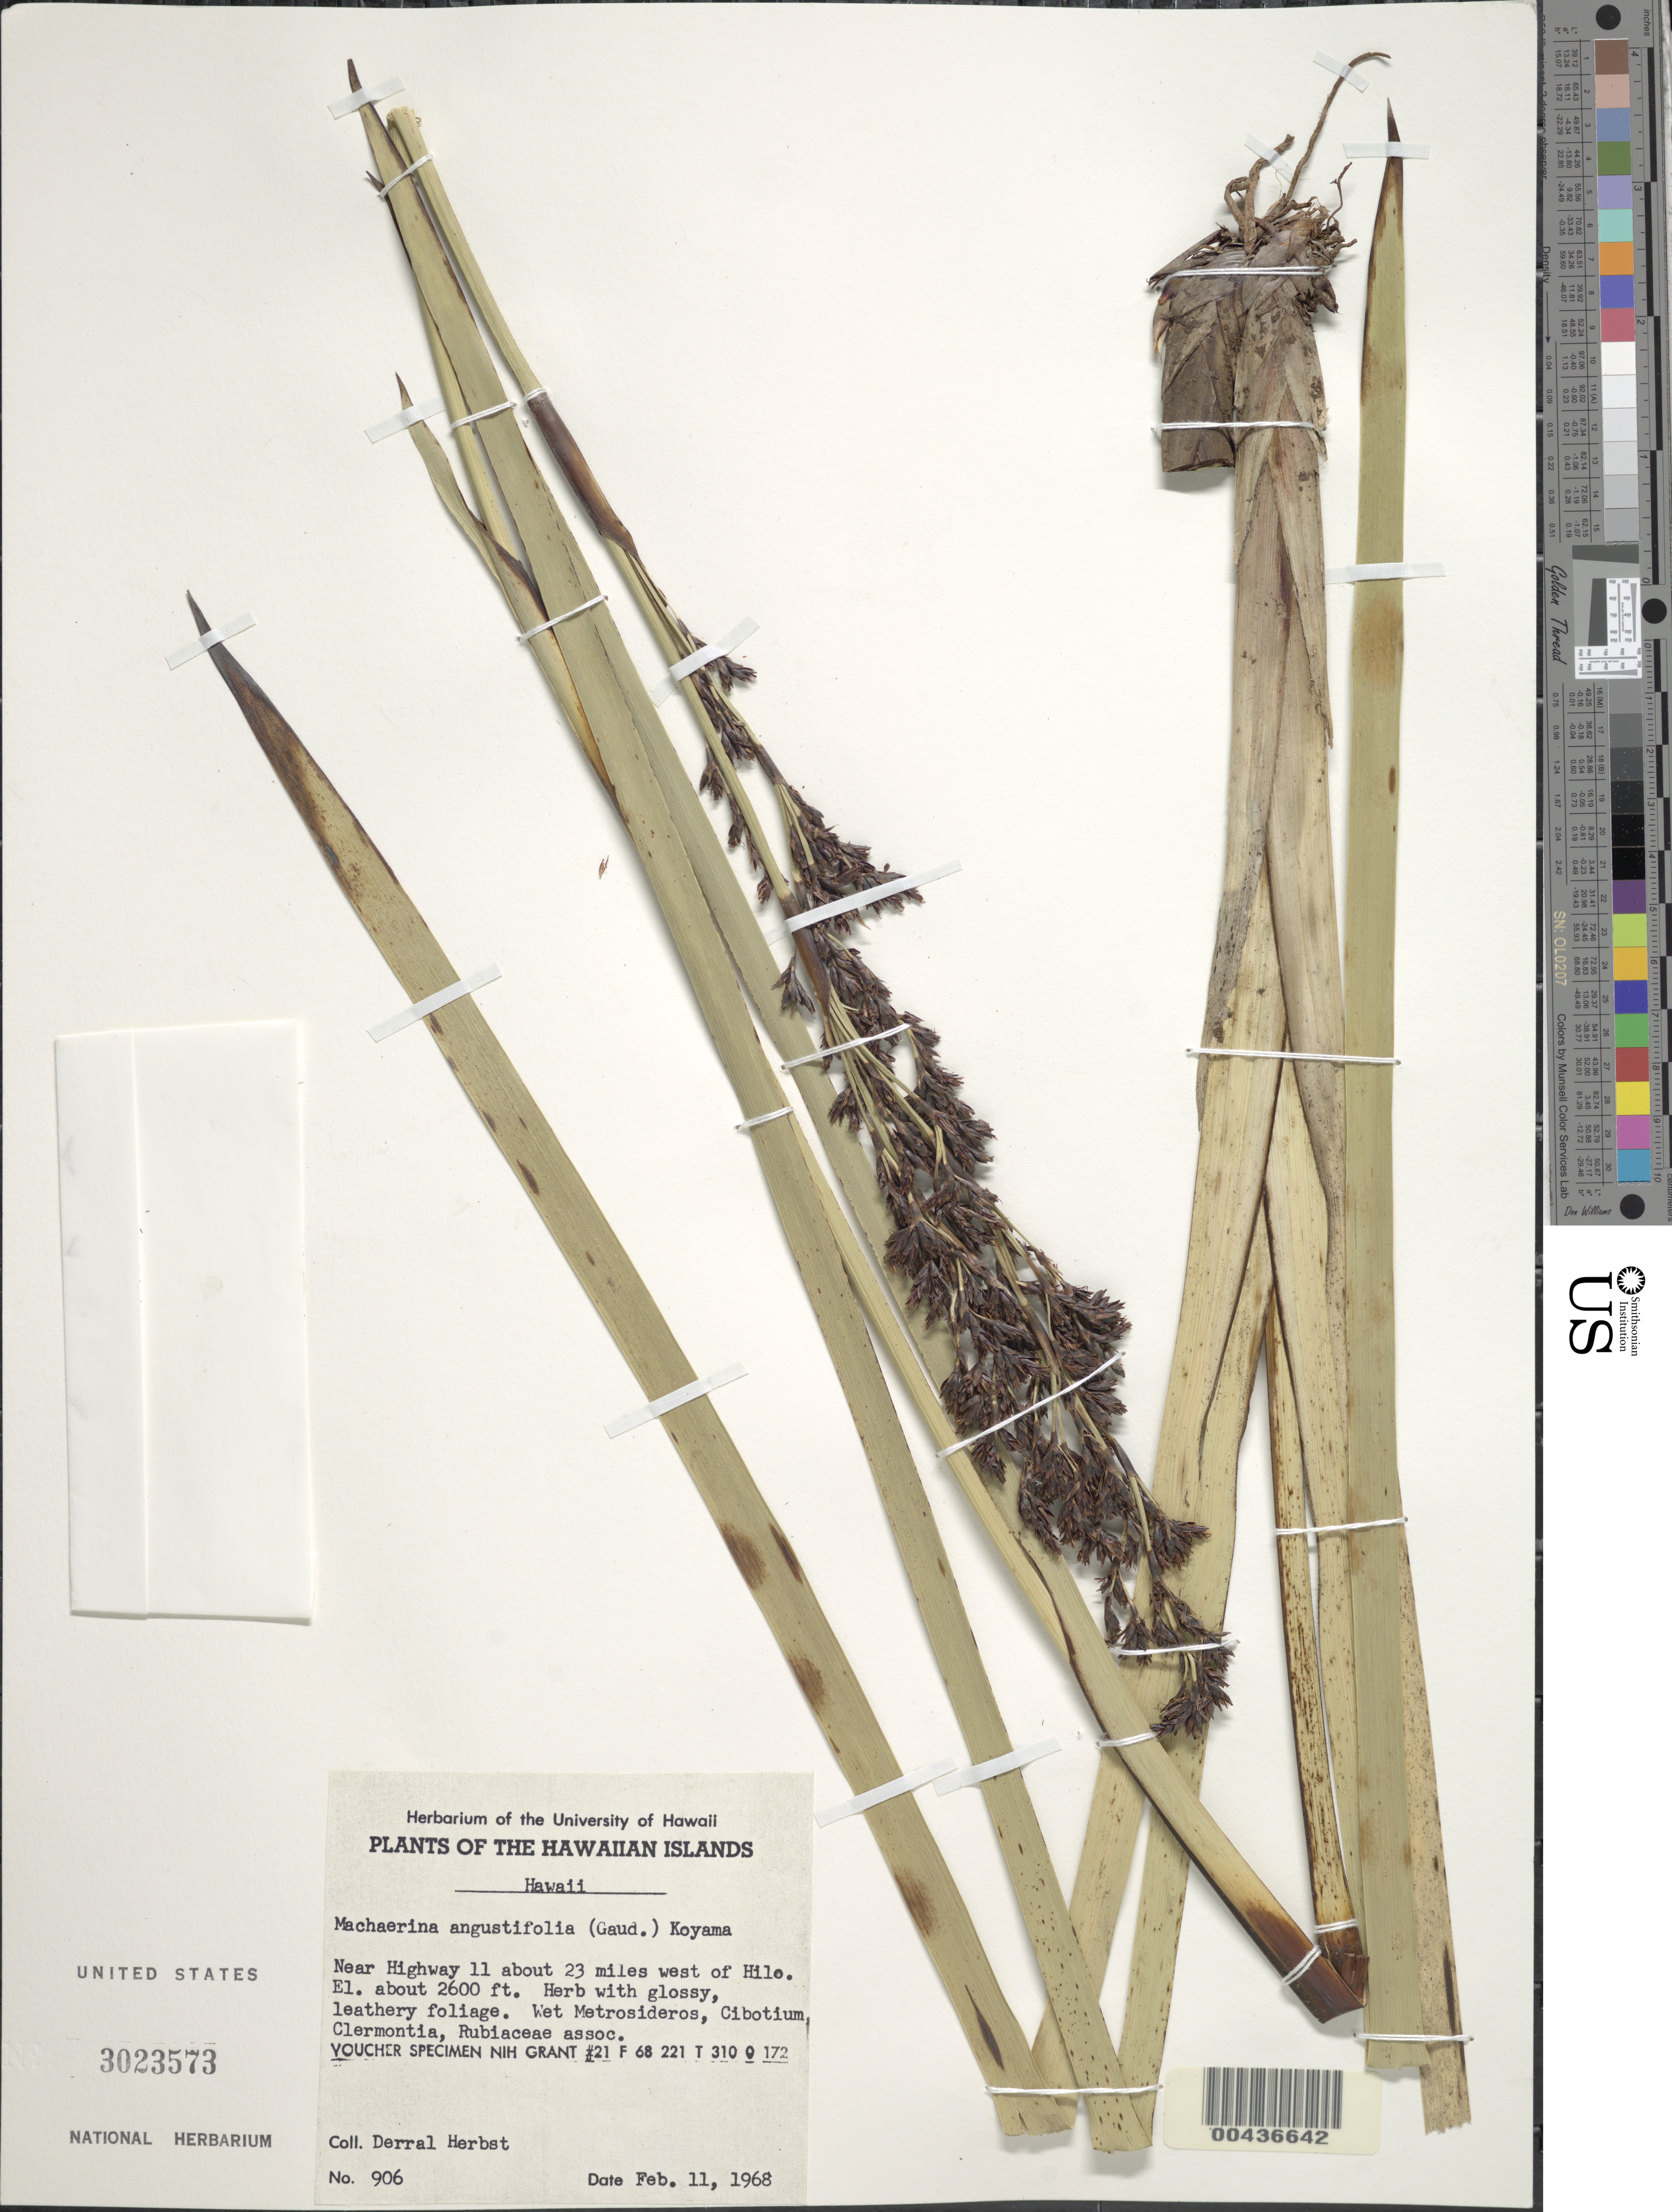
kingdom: Plantae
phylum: Tracheophyta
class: Liliopsida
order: Poales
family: Cyperaceae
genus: Machaerina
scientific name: Machaerina angustifolia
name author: (Gaudich.) T. Koyama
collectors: D. R. Herbst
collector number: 906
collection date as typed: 11 Feb 1968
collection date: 1968-02-11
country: United States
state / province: Hawaii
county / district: Hawaii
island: Hawaii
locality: near highway 11 about 23 miles west of Hilo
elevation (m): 792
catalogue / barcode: US 3023573